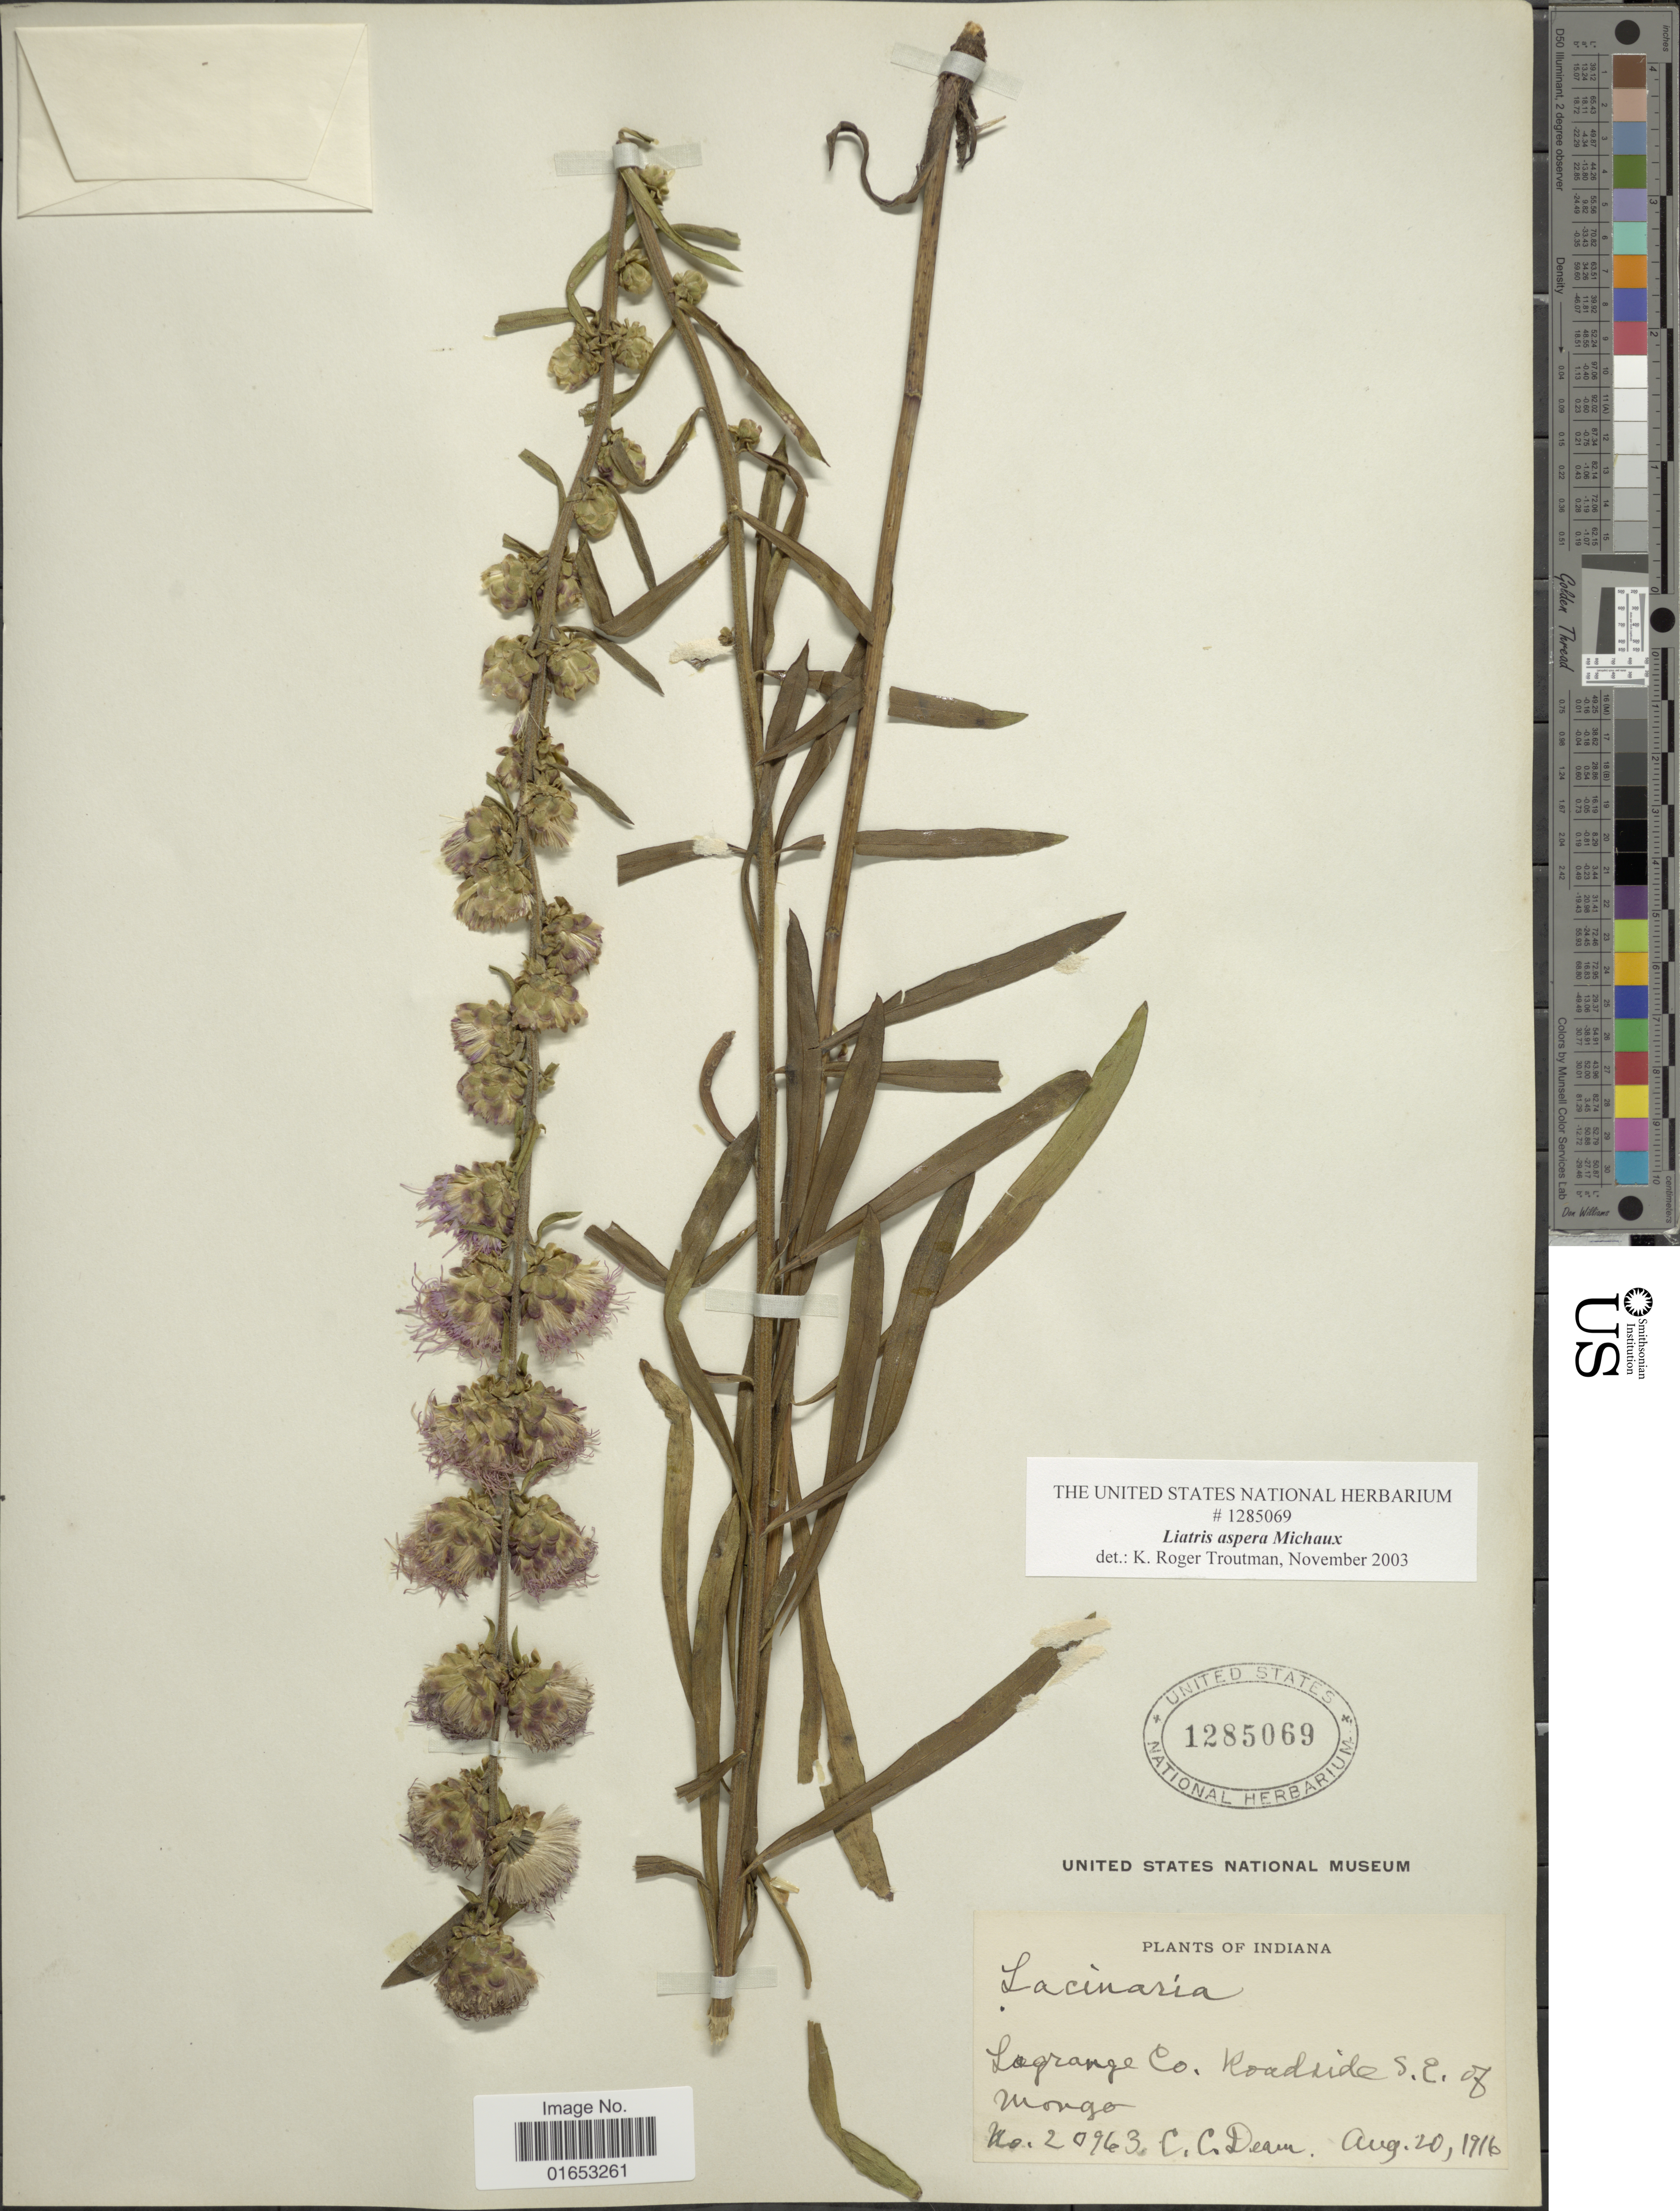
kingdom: Plantae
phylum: Tracheophyta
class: Magnoliopsida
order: Asterales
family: Asteraceae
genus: Liatris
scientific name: Liatris aspera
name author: Michx.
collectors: C. C. Deam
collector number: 20963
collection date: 1916-08-20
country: United States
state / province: Indiana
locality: Lagrange Co., Roadside S.E. of Mongo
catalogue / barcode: US 1285069